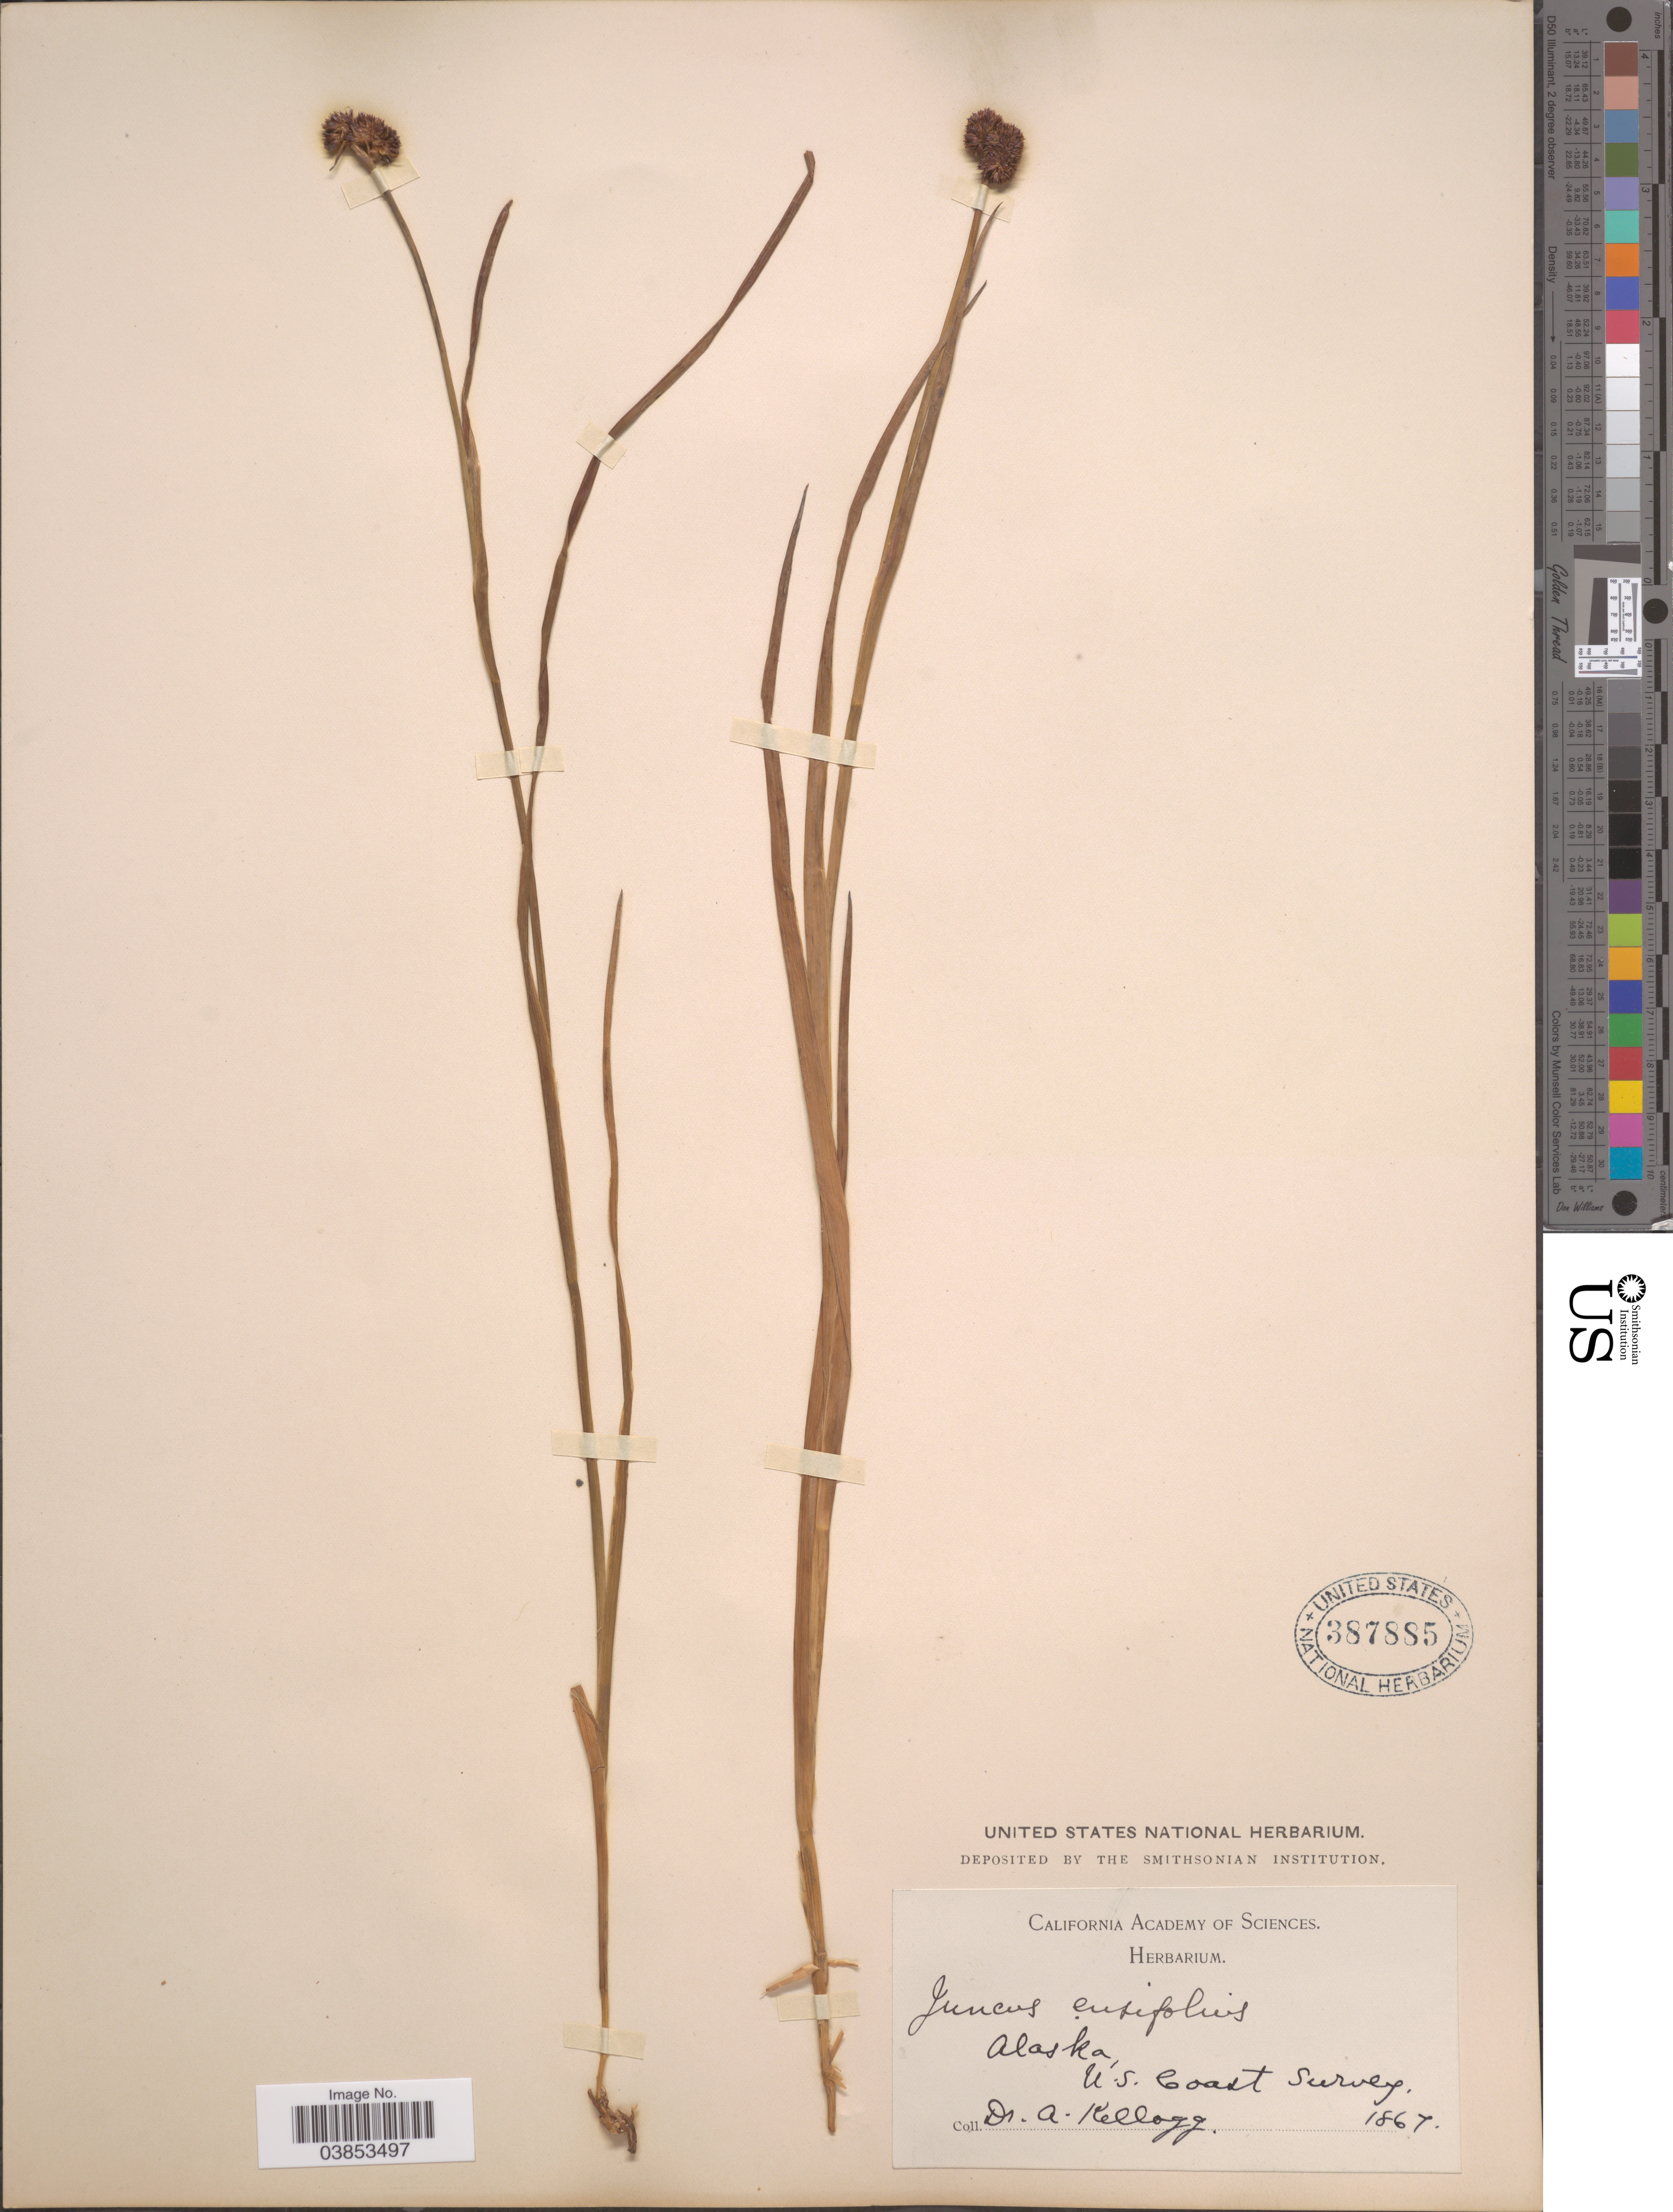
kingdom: Plantae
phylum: Tracheophyta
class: Liliopsida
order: Poales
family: Juncaceae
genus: Juncus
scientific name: Juncus ensifolius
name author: Wikstr.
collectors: A. Kellogg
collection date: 1867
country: United States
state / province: Alaska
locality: U.S. Coast Survey.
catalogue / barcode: US 387885